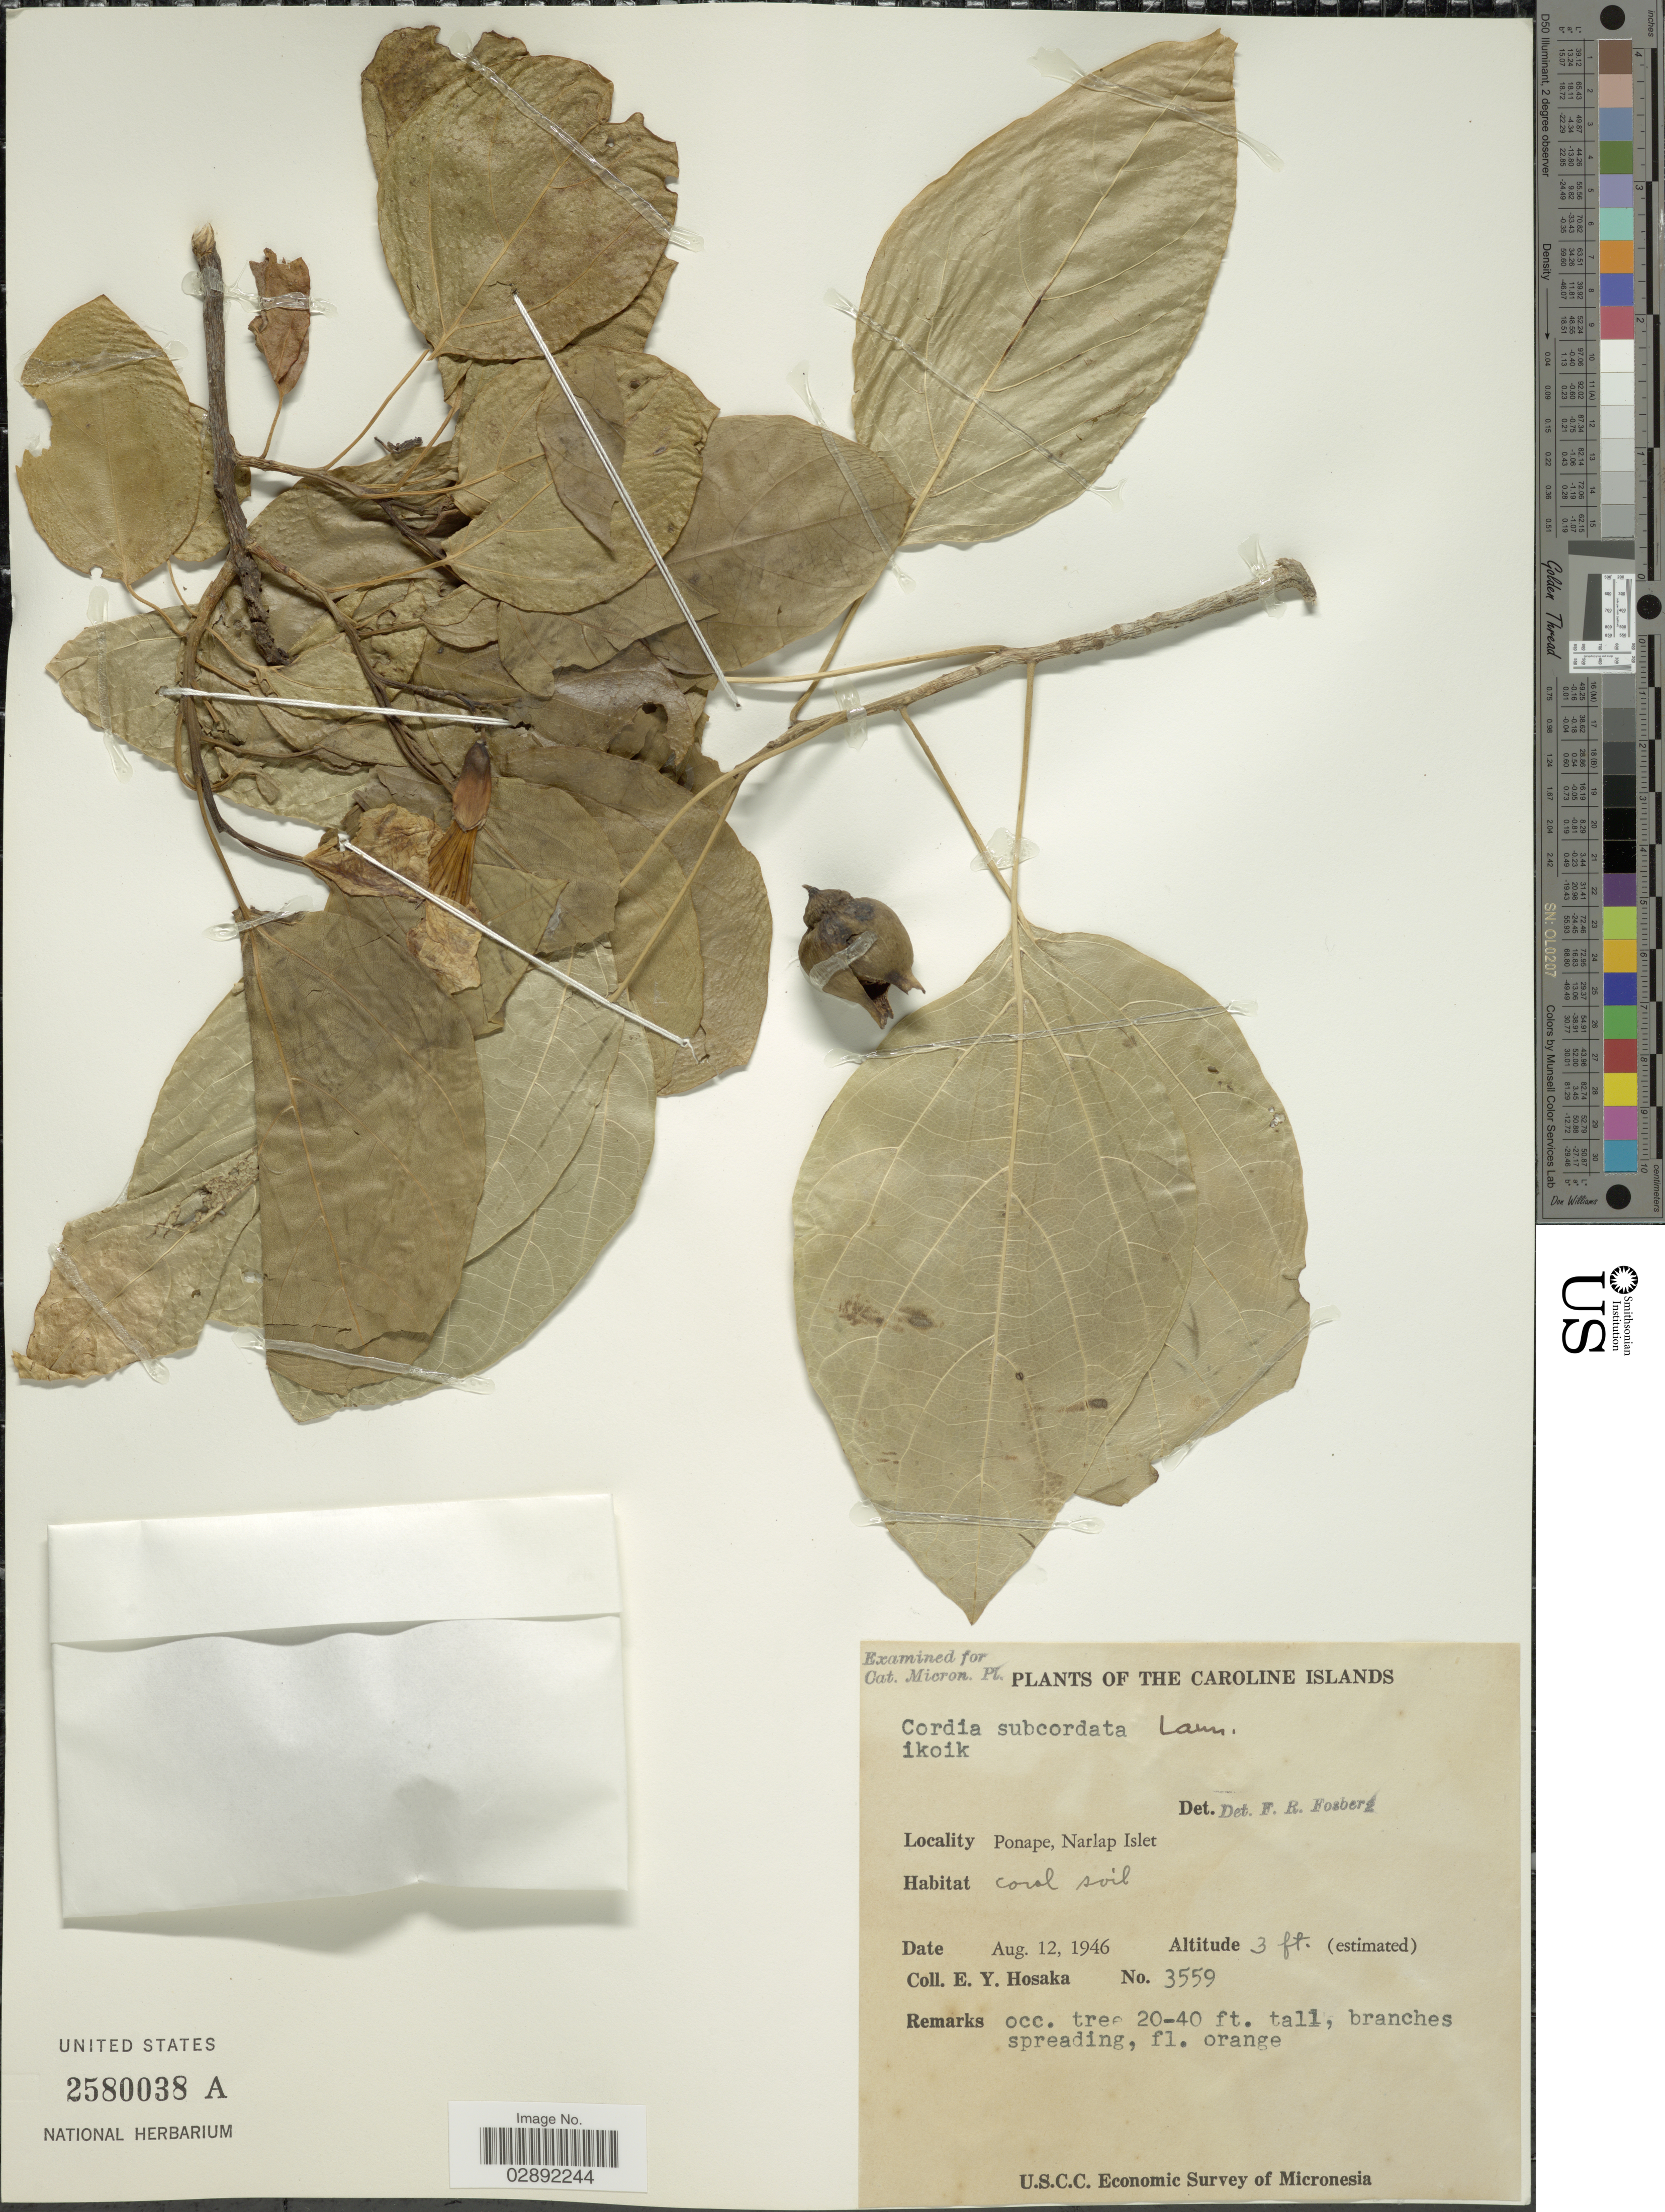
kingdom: Plantae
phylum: Tracheophyta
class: Magnoliopsida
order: Boraginales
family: Cordiaceae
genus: Cordia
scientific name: Cordia subcordata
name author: Lam.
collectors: E. Y. Hosaka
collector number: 3559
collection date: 1946-08-12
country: Micronesia, Federated States of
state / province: Pohnpei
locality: Caroline Islands. Ponape, Narlap Islet.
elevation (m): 1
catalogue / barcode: US 2580038A